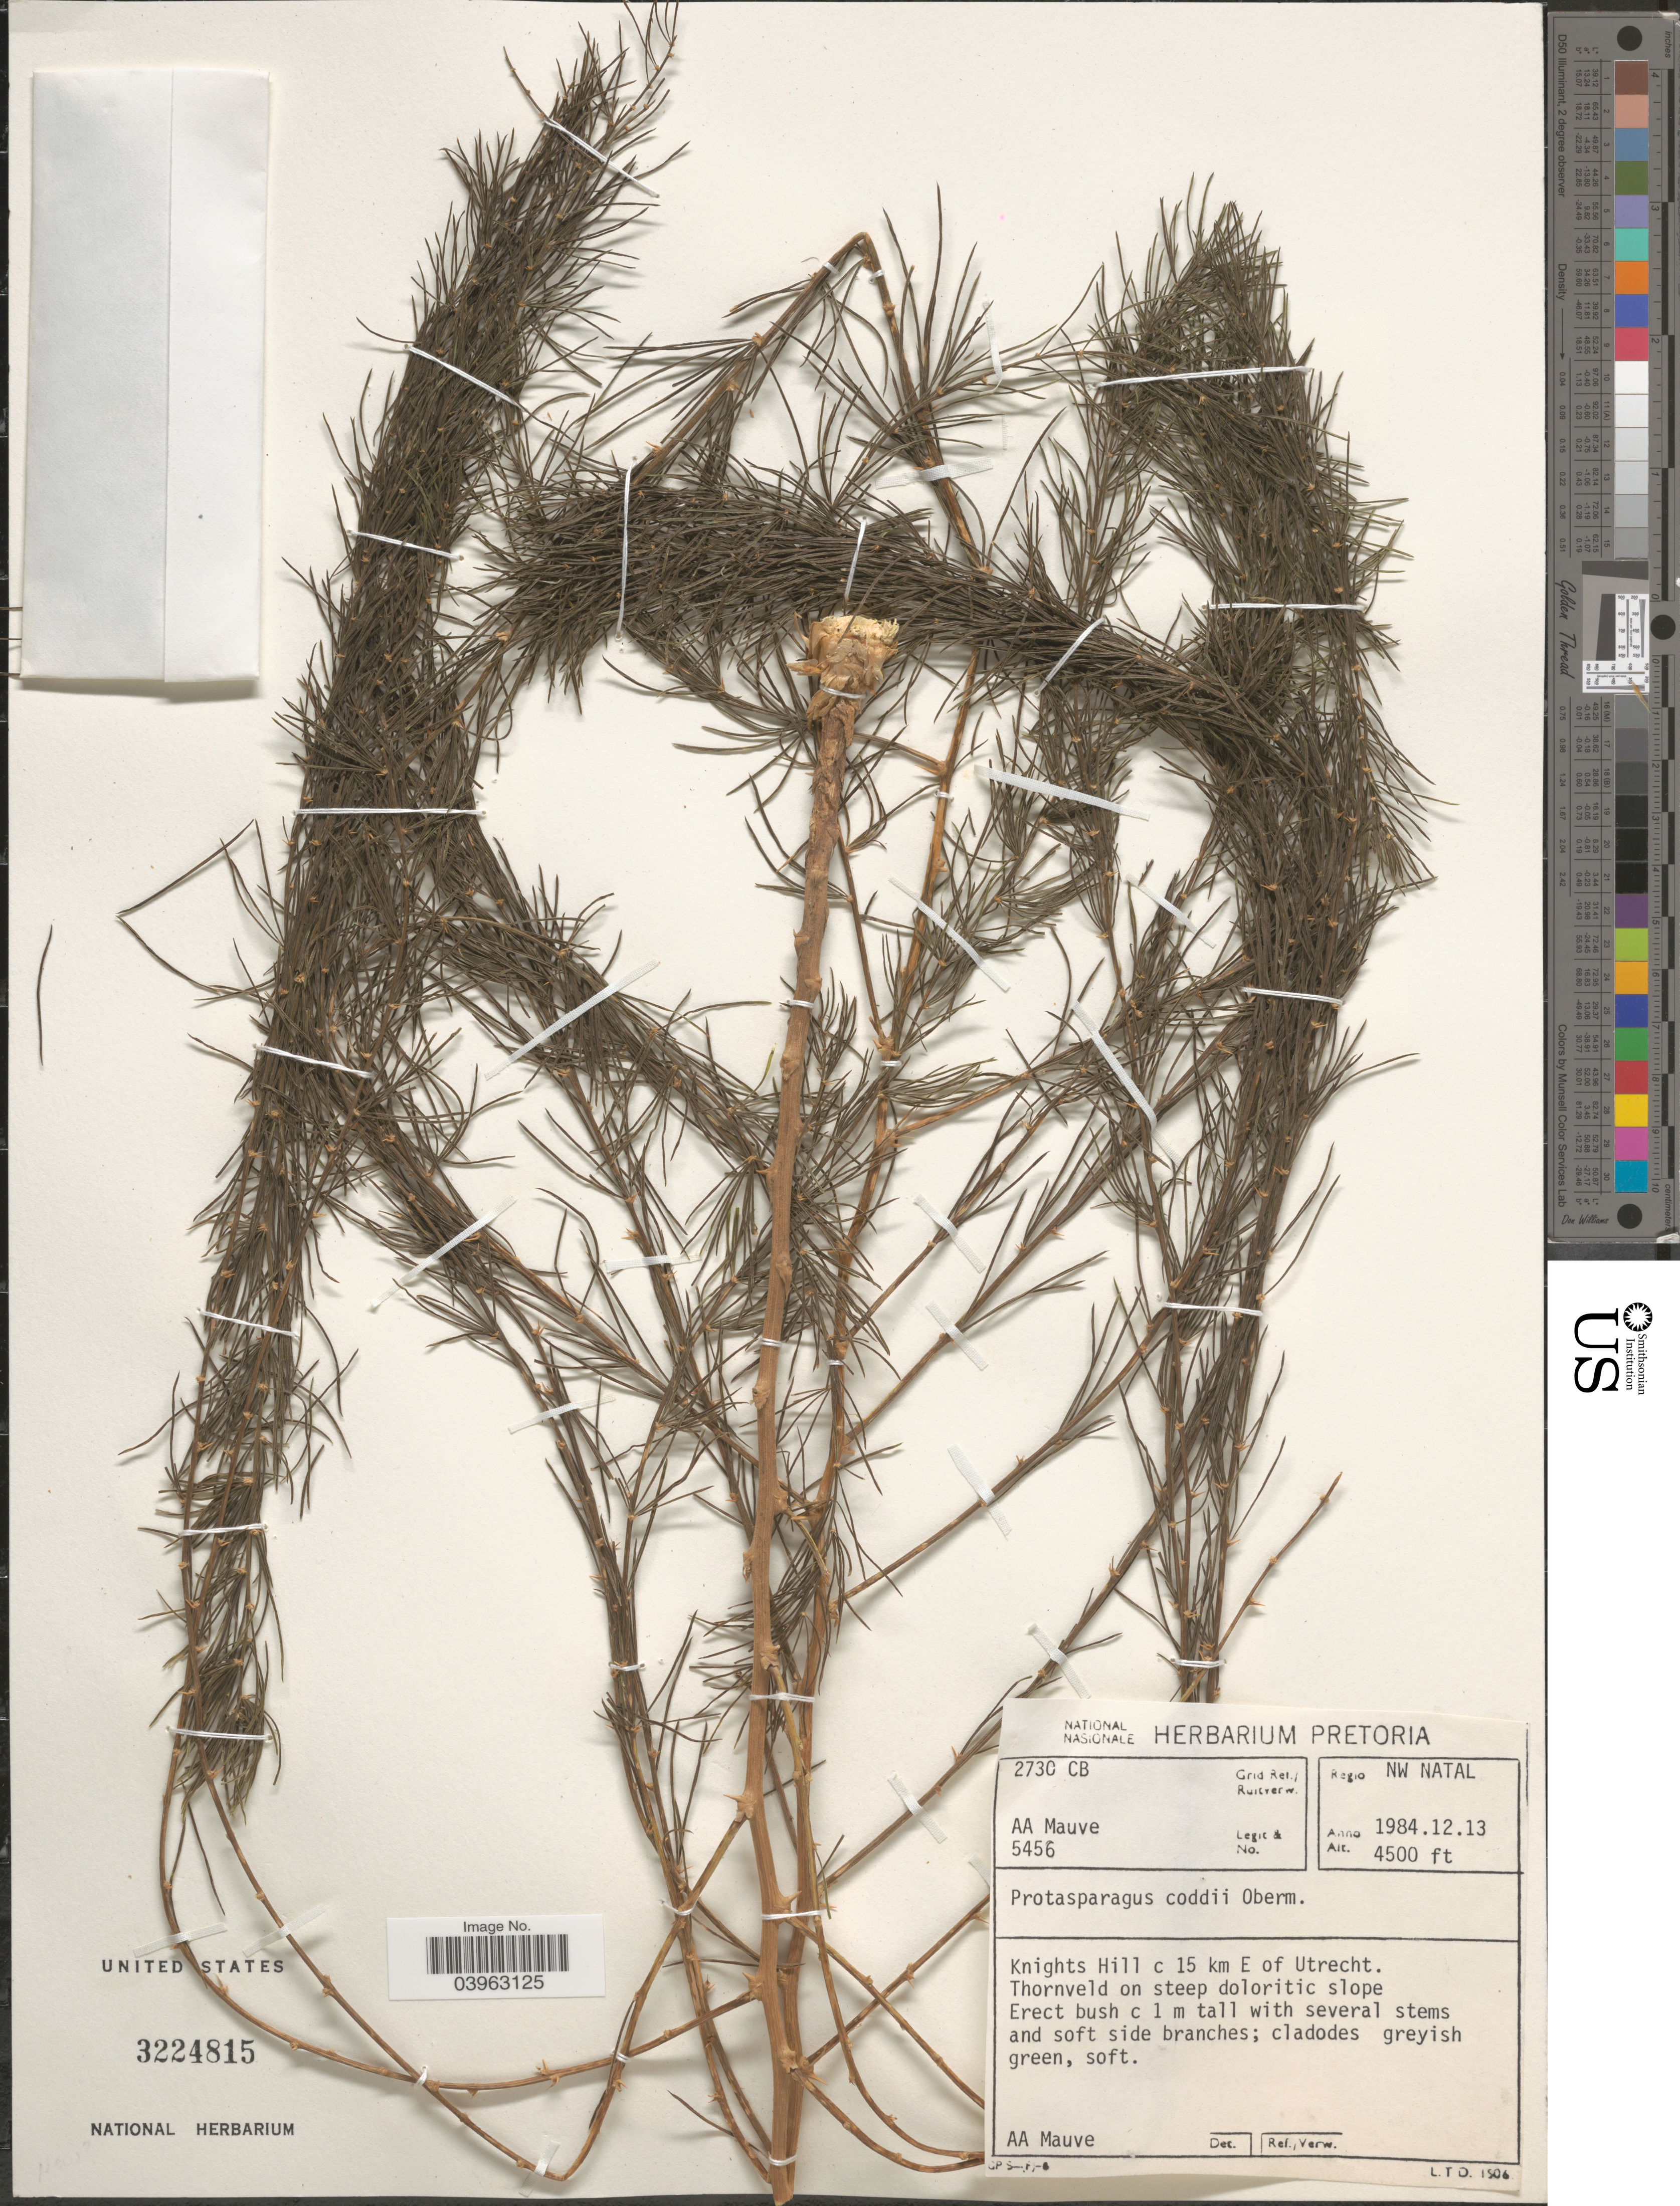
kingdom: Plantae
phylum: Tracheophyta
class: Liliopsida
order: Asparagales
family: Asparagaceae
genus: Asparagus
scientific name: Asparagus coddii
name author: (Oberm.) Fellingham & N.L. Mey.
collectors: A. Mauve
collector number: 5456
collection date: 1984-12-13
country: South Africa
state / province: KwaZulu-Natal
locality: Grid Ref./ Ruitverw. 2730 CB. Regio NW Natal. Knights Hill c 15 km E of Utrecht.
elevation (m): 1372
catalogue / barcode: US 3224815